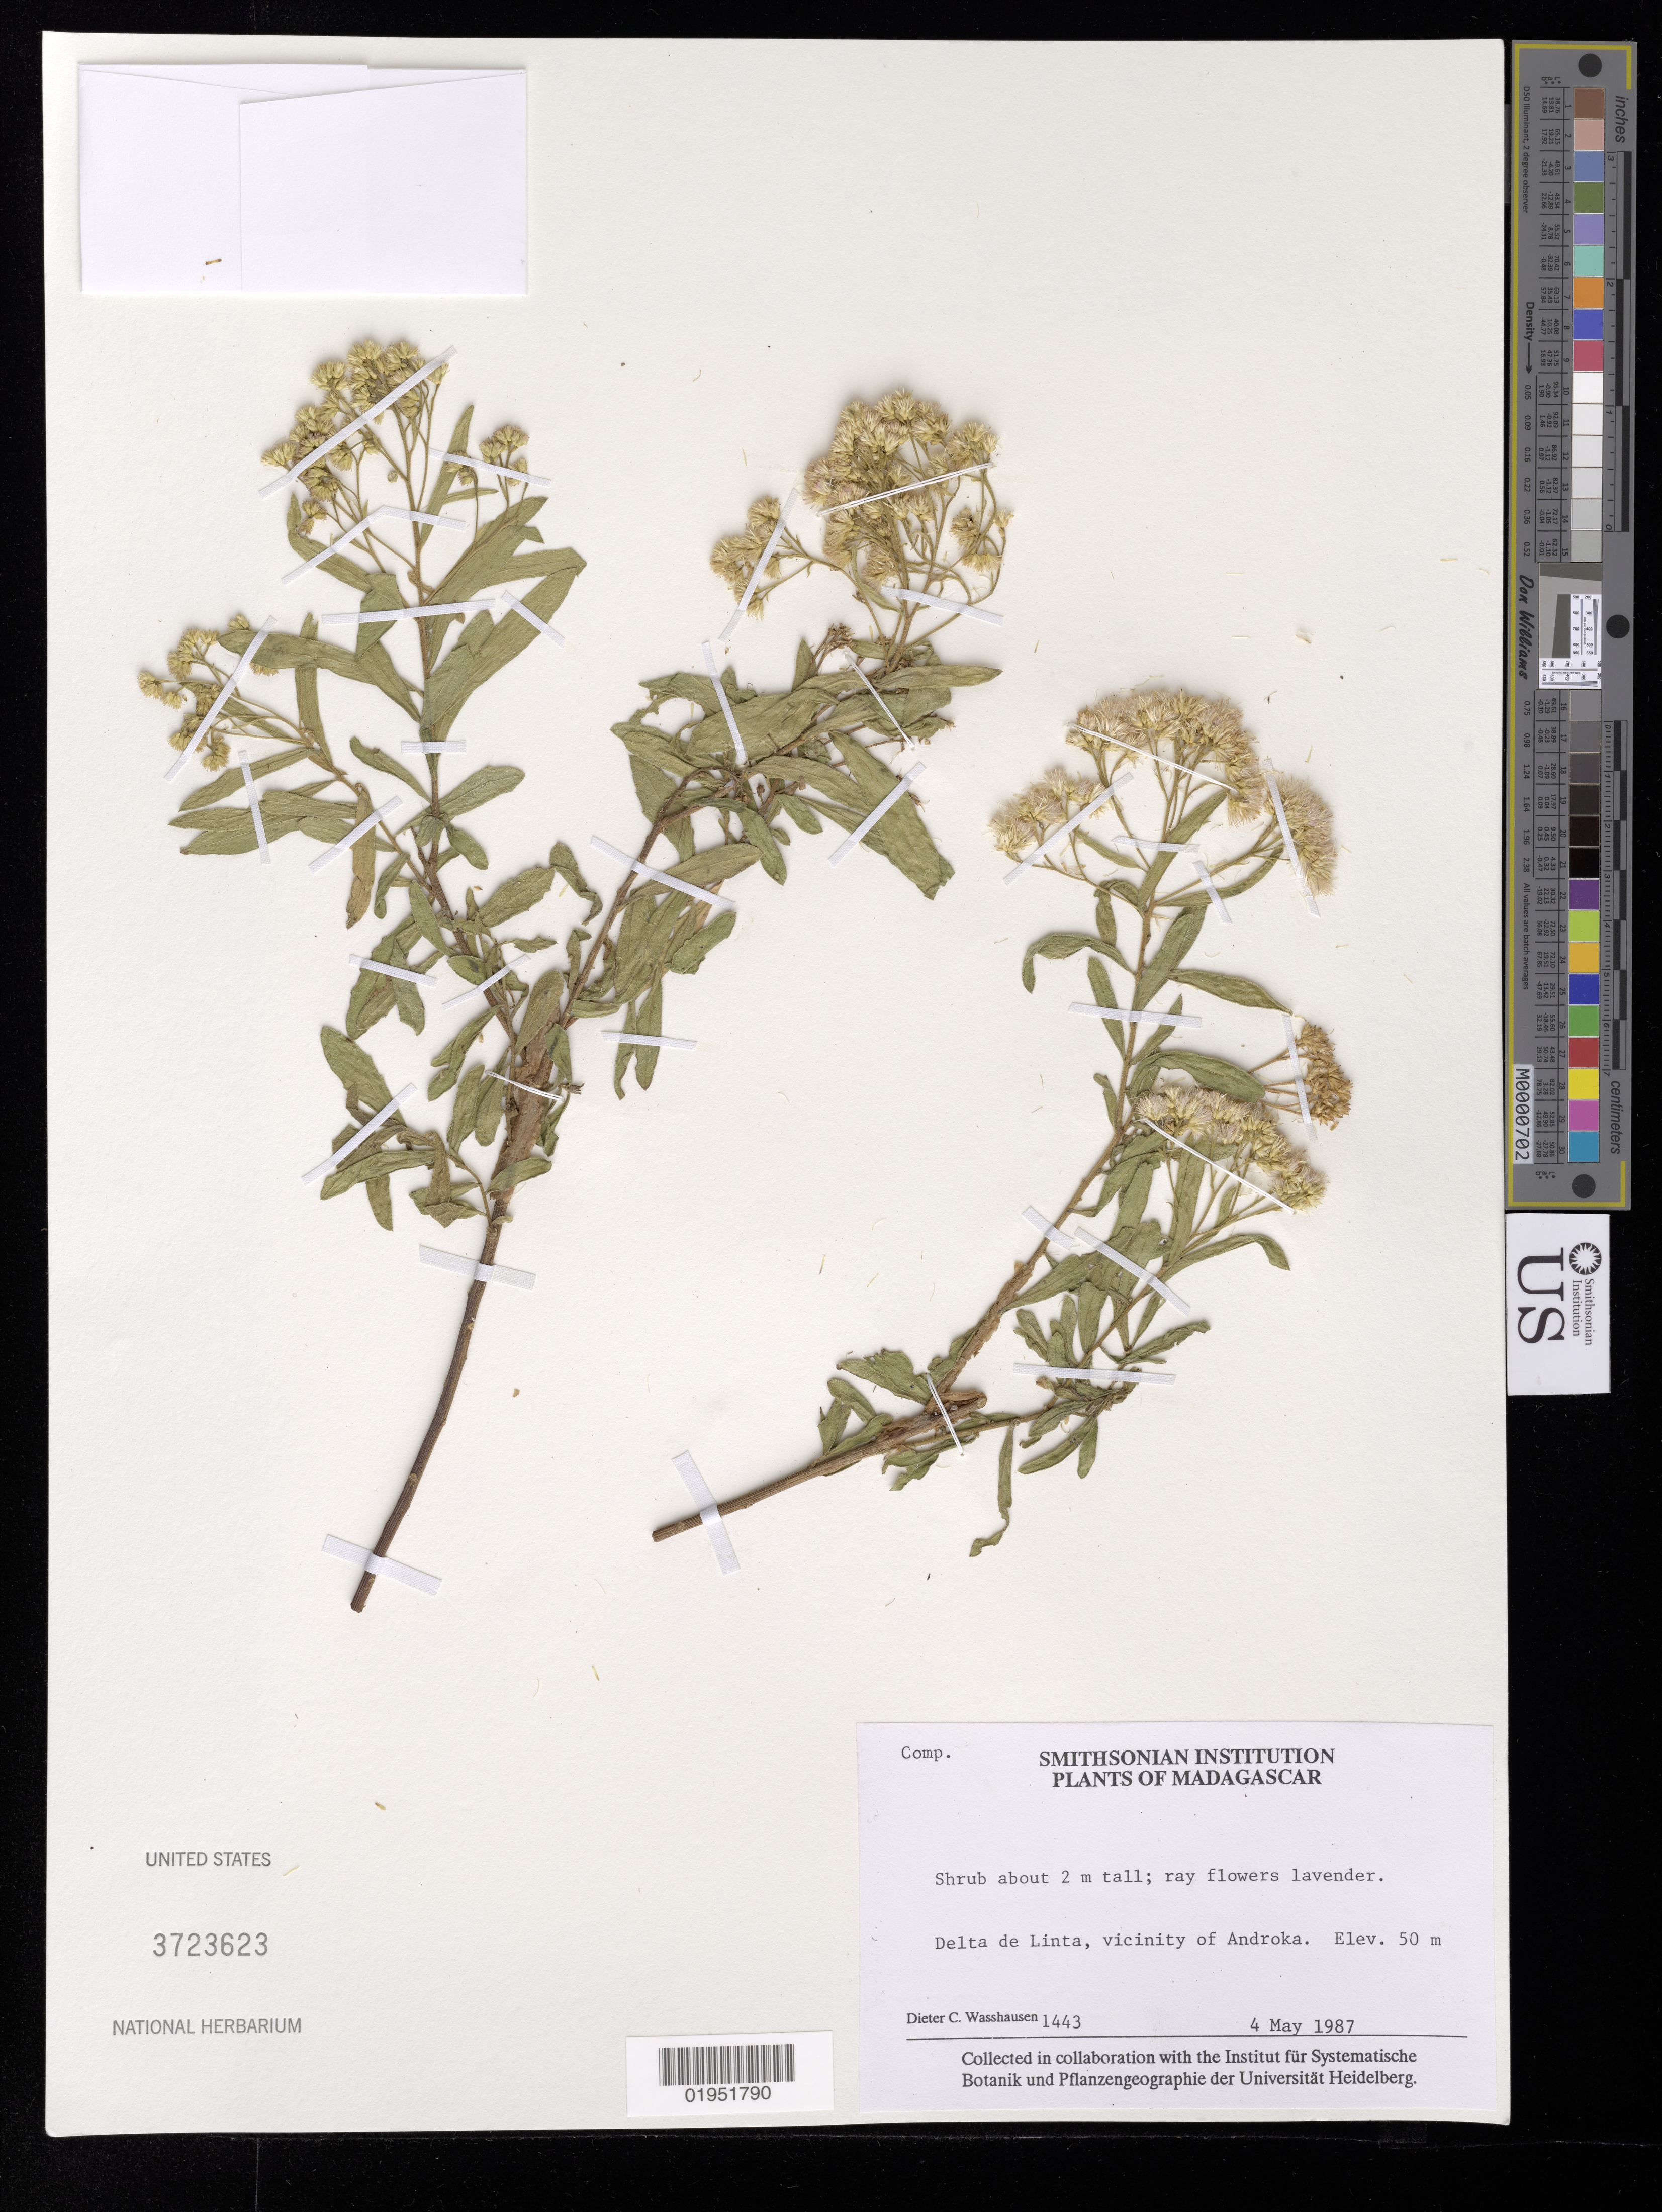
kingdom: Plantae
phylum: Tracheophyta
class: Magnoliopsida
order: Asterales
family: Asteraceae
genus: Vernonia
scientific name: Vernonia sp.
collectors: D. C. Wasshausen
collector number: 1443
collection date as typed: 4 May 1987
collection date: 1987-05-04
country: Madagascar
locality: Delta de Linta, vicinity of Androka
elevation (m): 50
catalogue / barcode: US 3716423